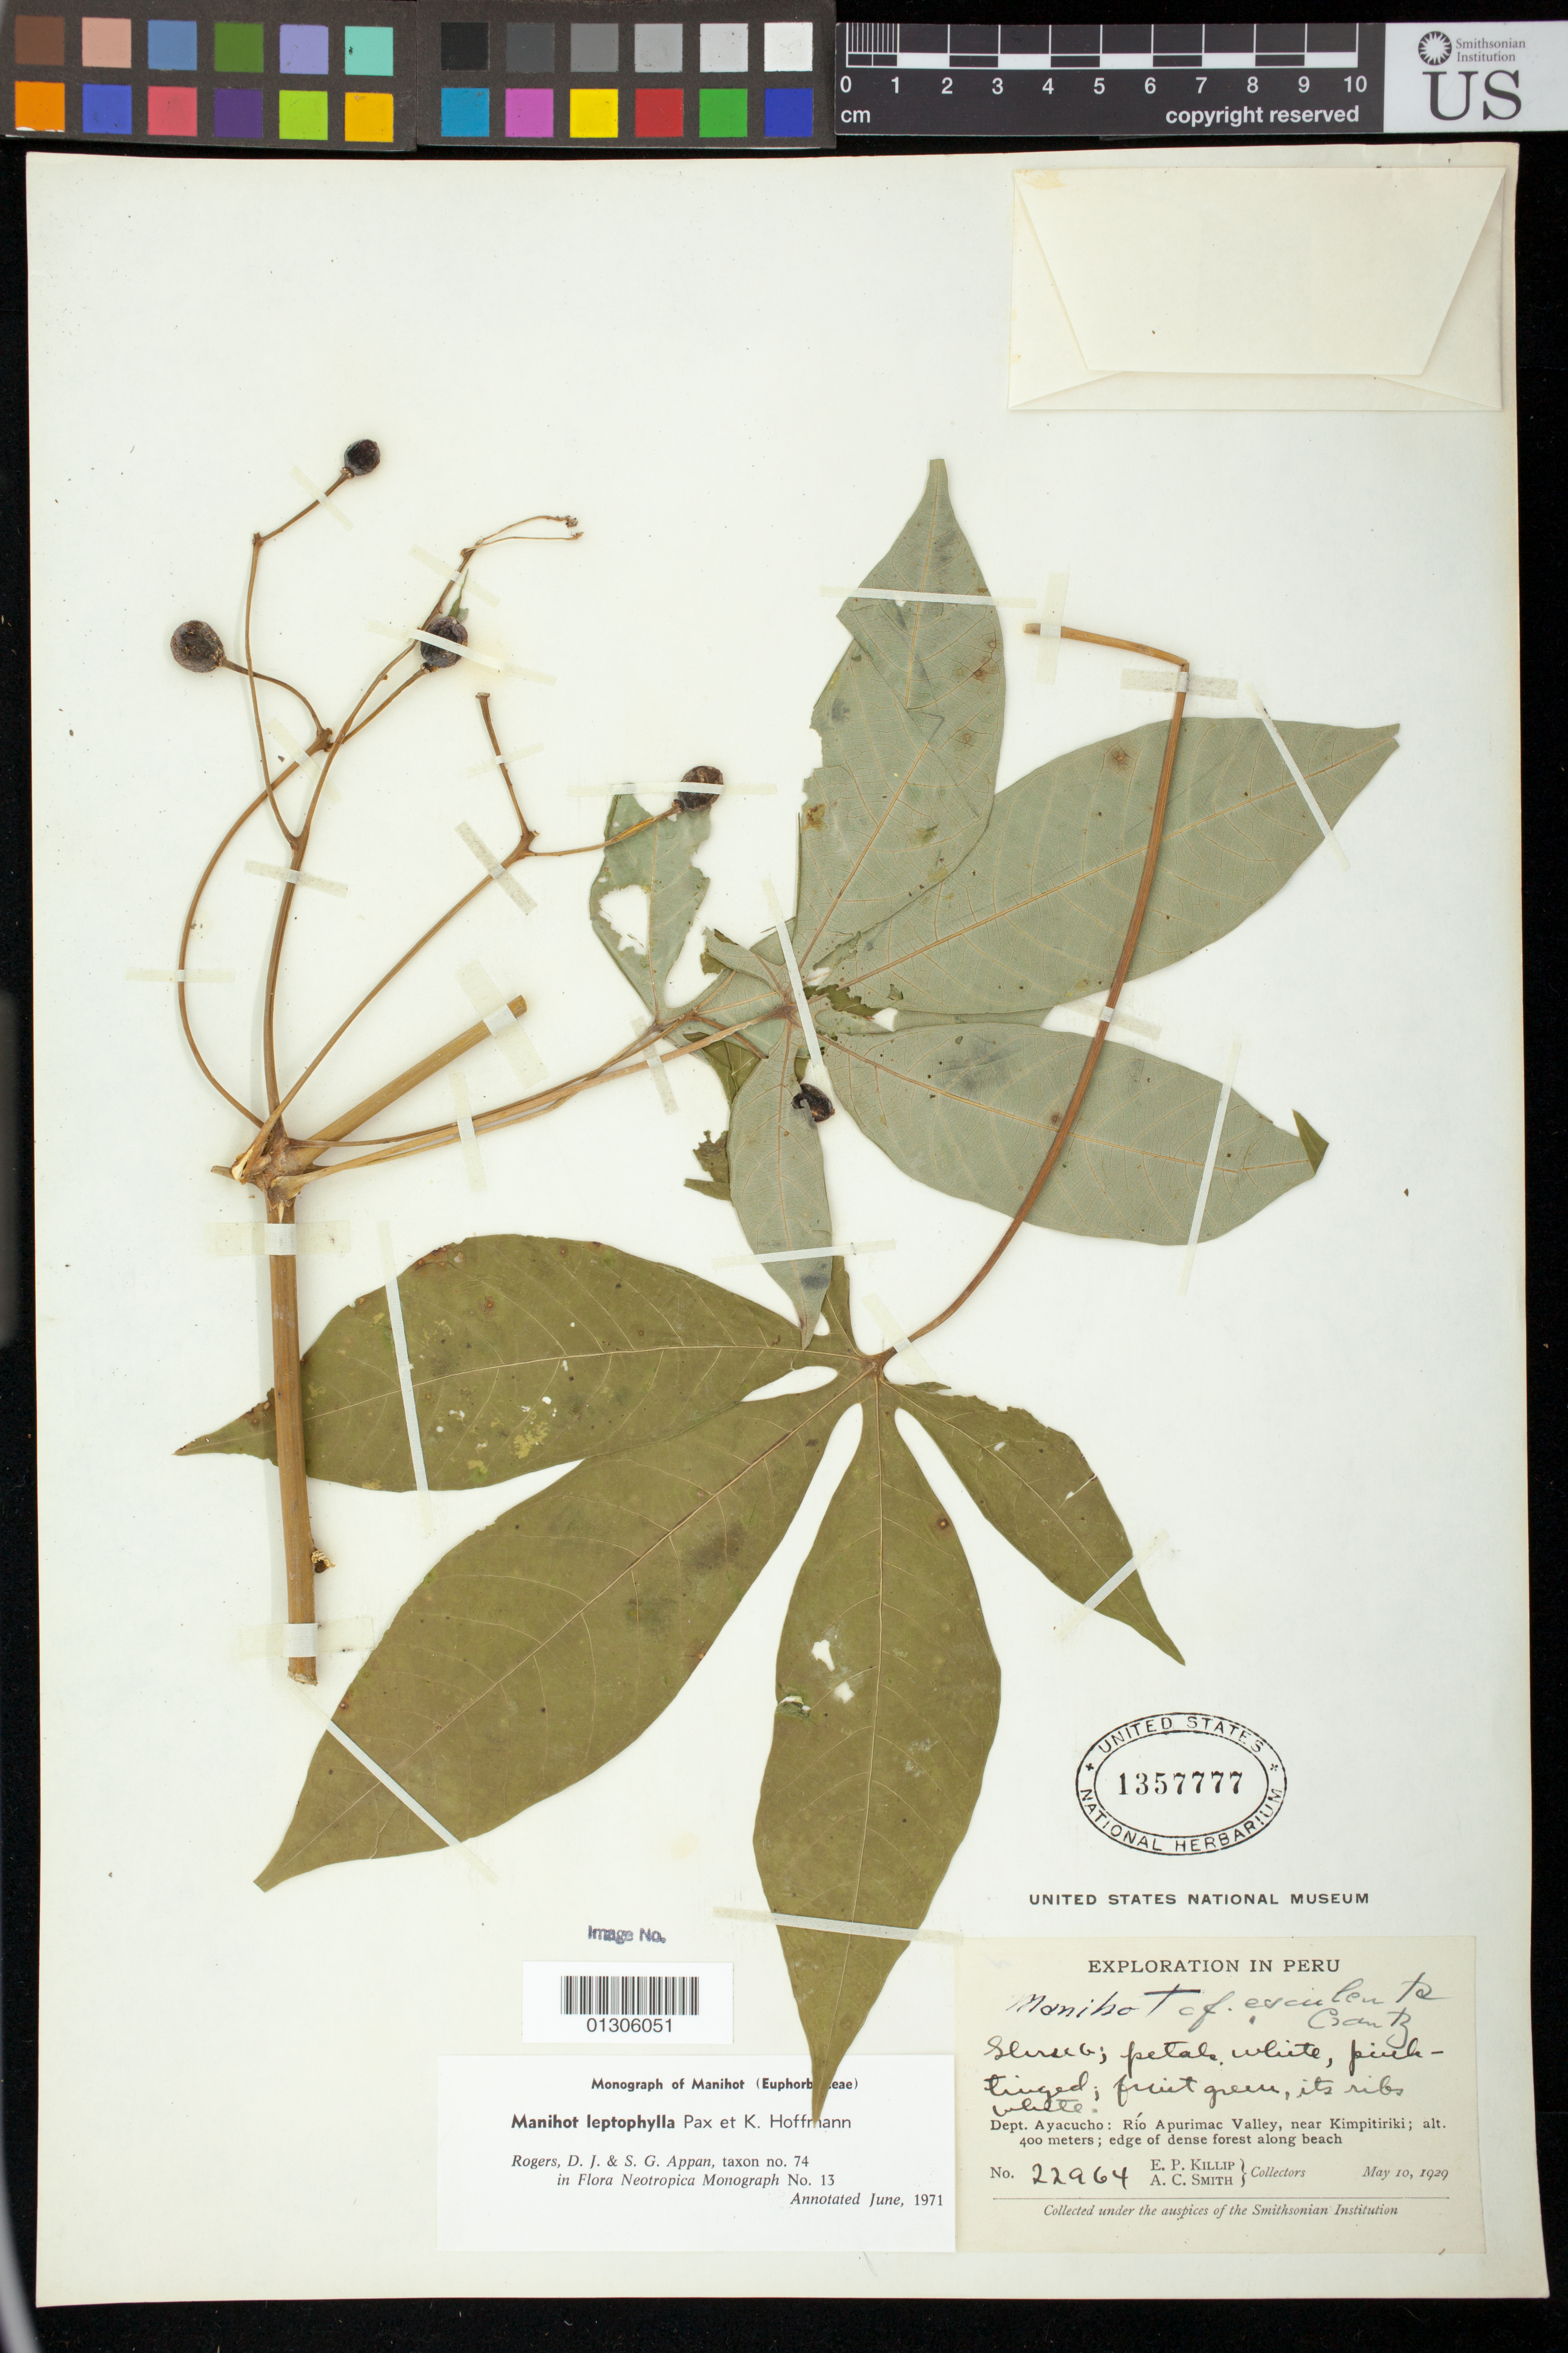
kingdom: Plantae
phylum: Tracheophyta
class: Magnoliopsida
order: Malpighiales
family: Euphorbiaceae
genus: Manihot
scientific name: Manihot leptophylla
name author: Pax in Engl.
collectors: E. P. Killip & A. C. Smith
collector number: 22964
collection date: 1929-10-05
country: Peru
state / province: Ayacucho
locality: Rão Apurimac Valley, near Kimpitiriki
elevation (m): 400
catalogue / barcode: US 1357777